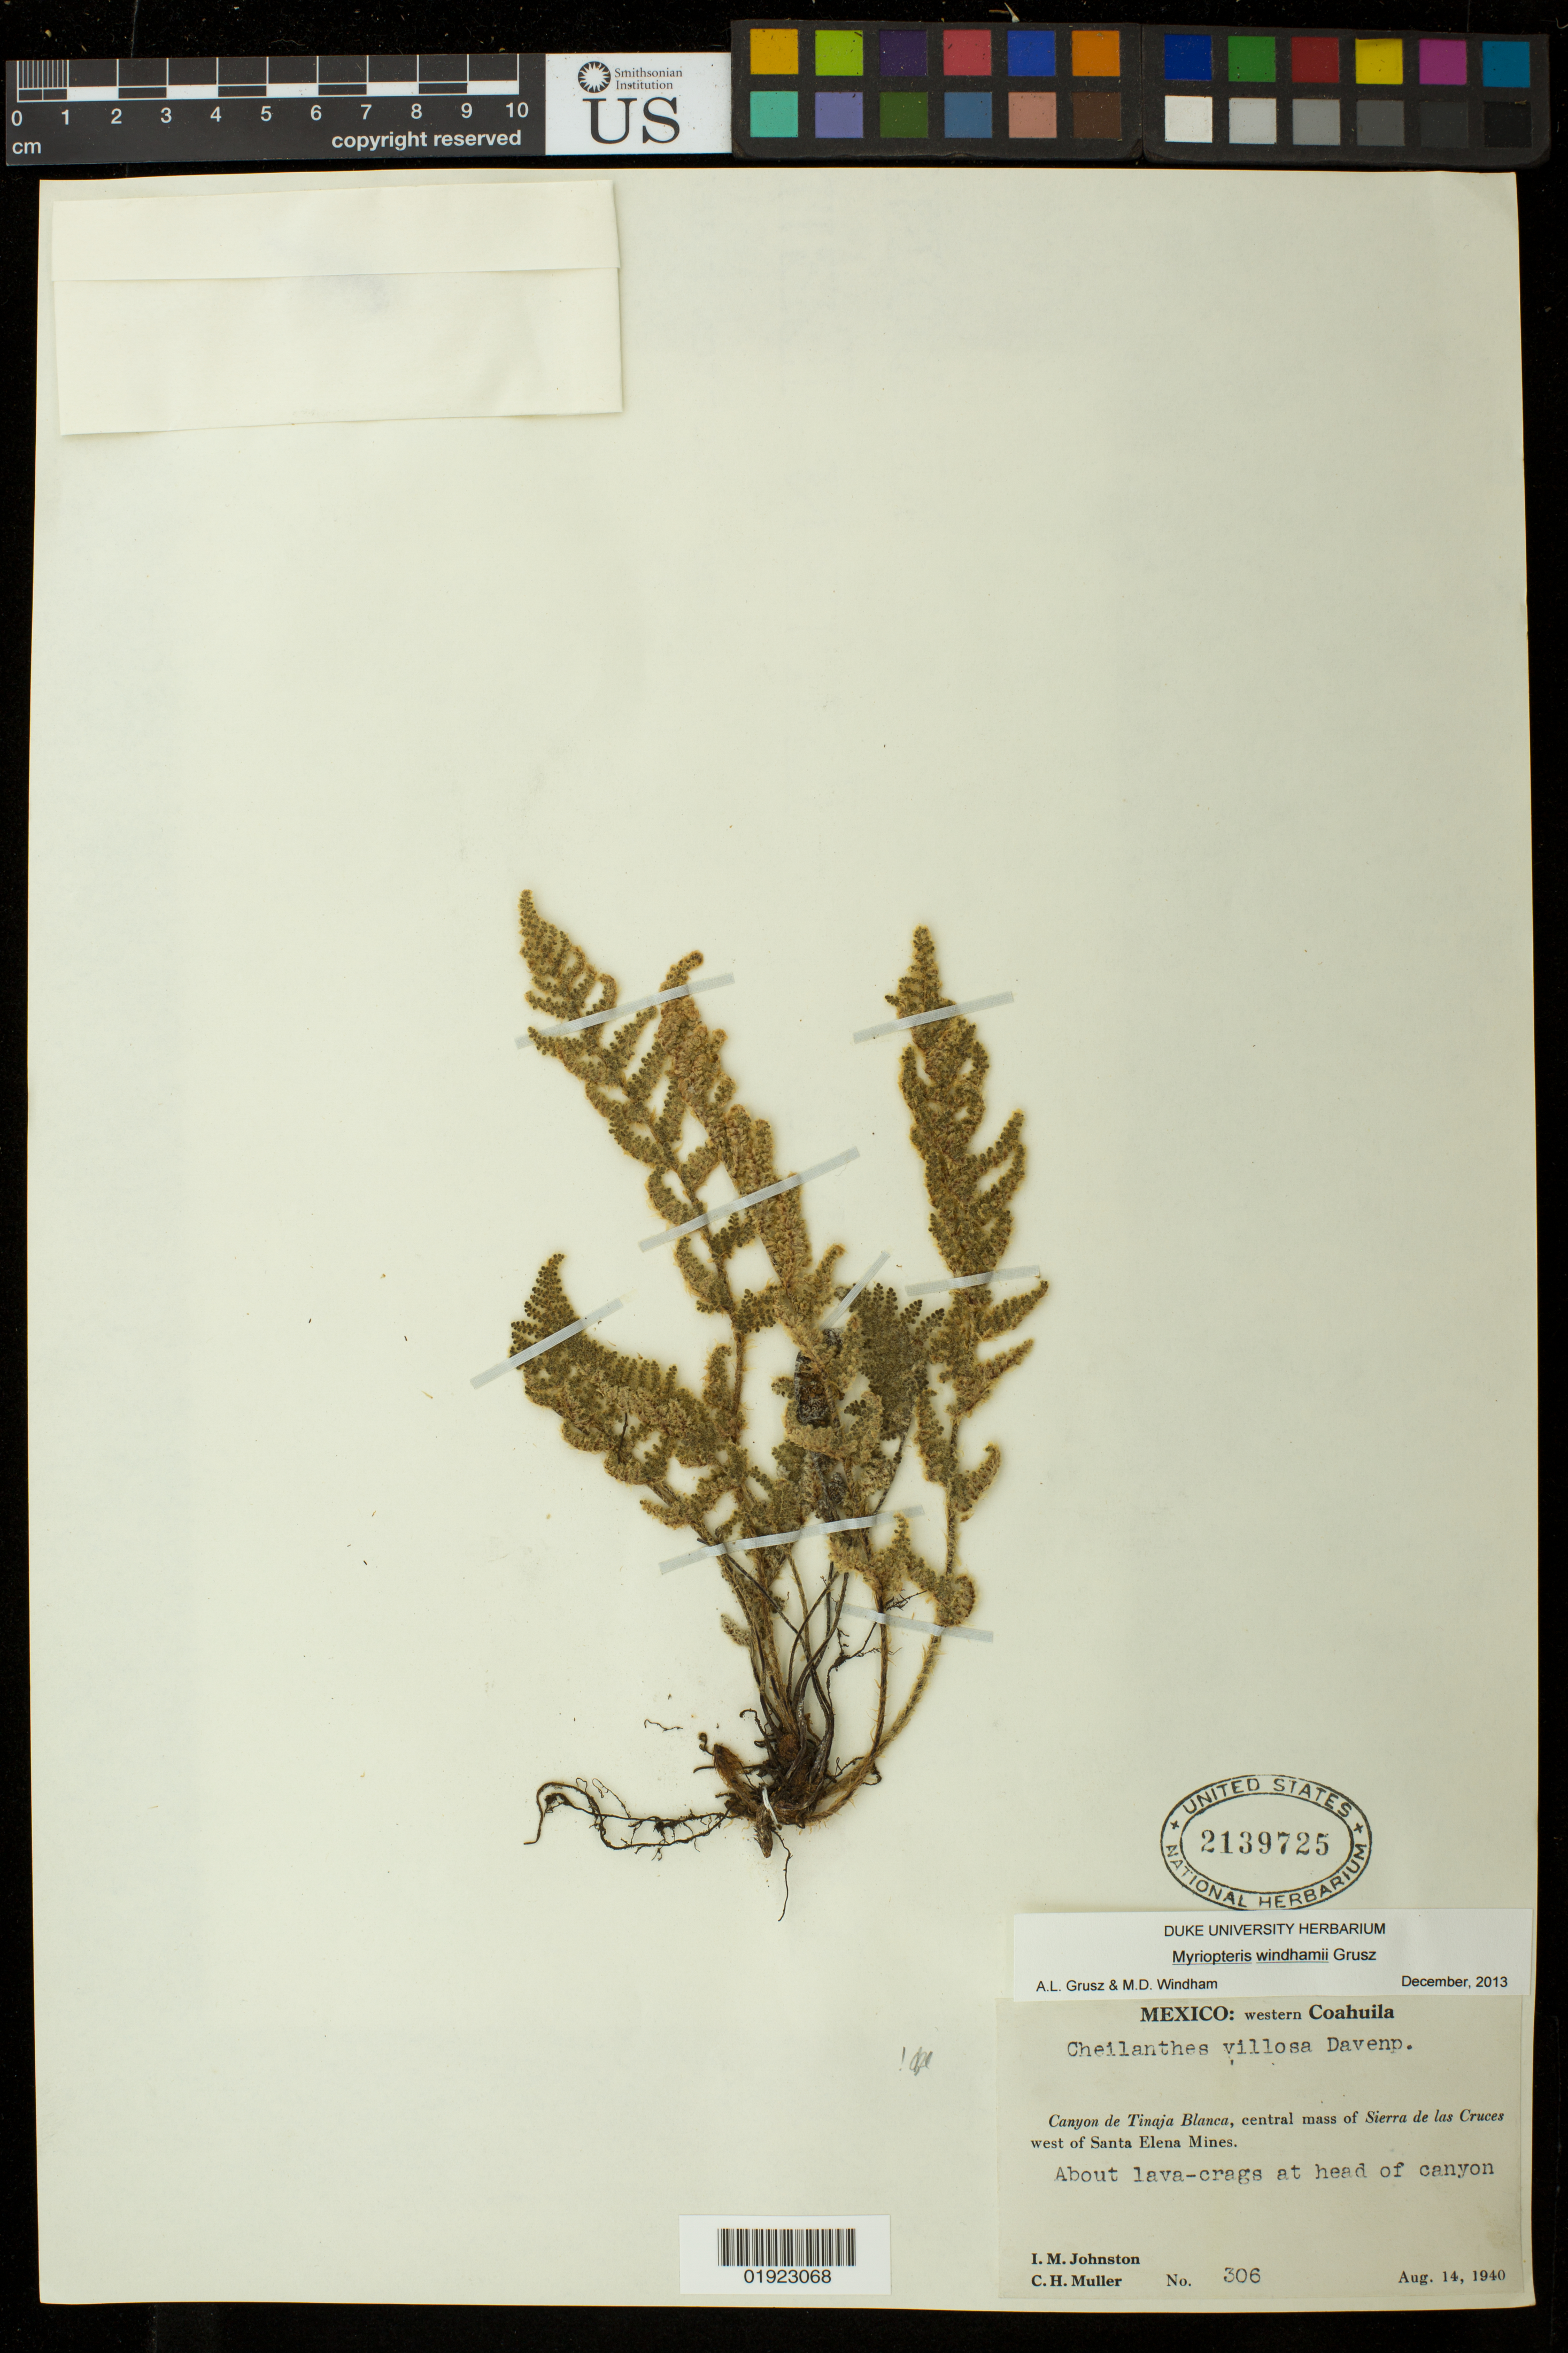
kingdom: Plantae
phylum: Tracheophyta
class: Polypodiopsida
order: Polypodiales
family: Pteridaceae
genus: Myriopteris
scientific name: Myriopteris windhamii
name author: Grusz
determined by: Grusz, A. L.; Windham, M. D.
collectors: I.M. Johnston & C. H. Müller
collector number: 306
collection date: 1940-08-14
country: Mexico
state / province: Coahuila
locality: Canyon de Tinaja Blanca, central mass of Sierra de las Cruces west of Santa Elena Mines.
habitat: About lava-crags at head of canyon.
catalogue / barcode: US 2139725